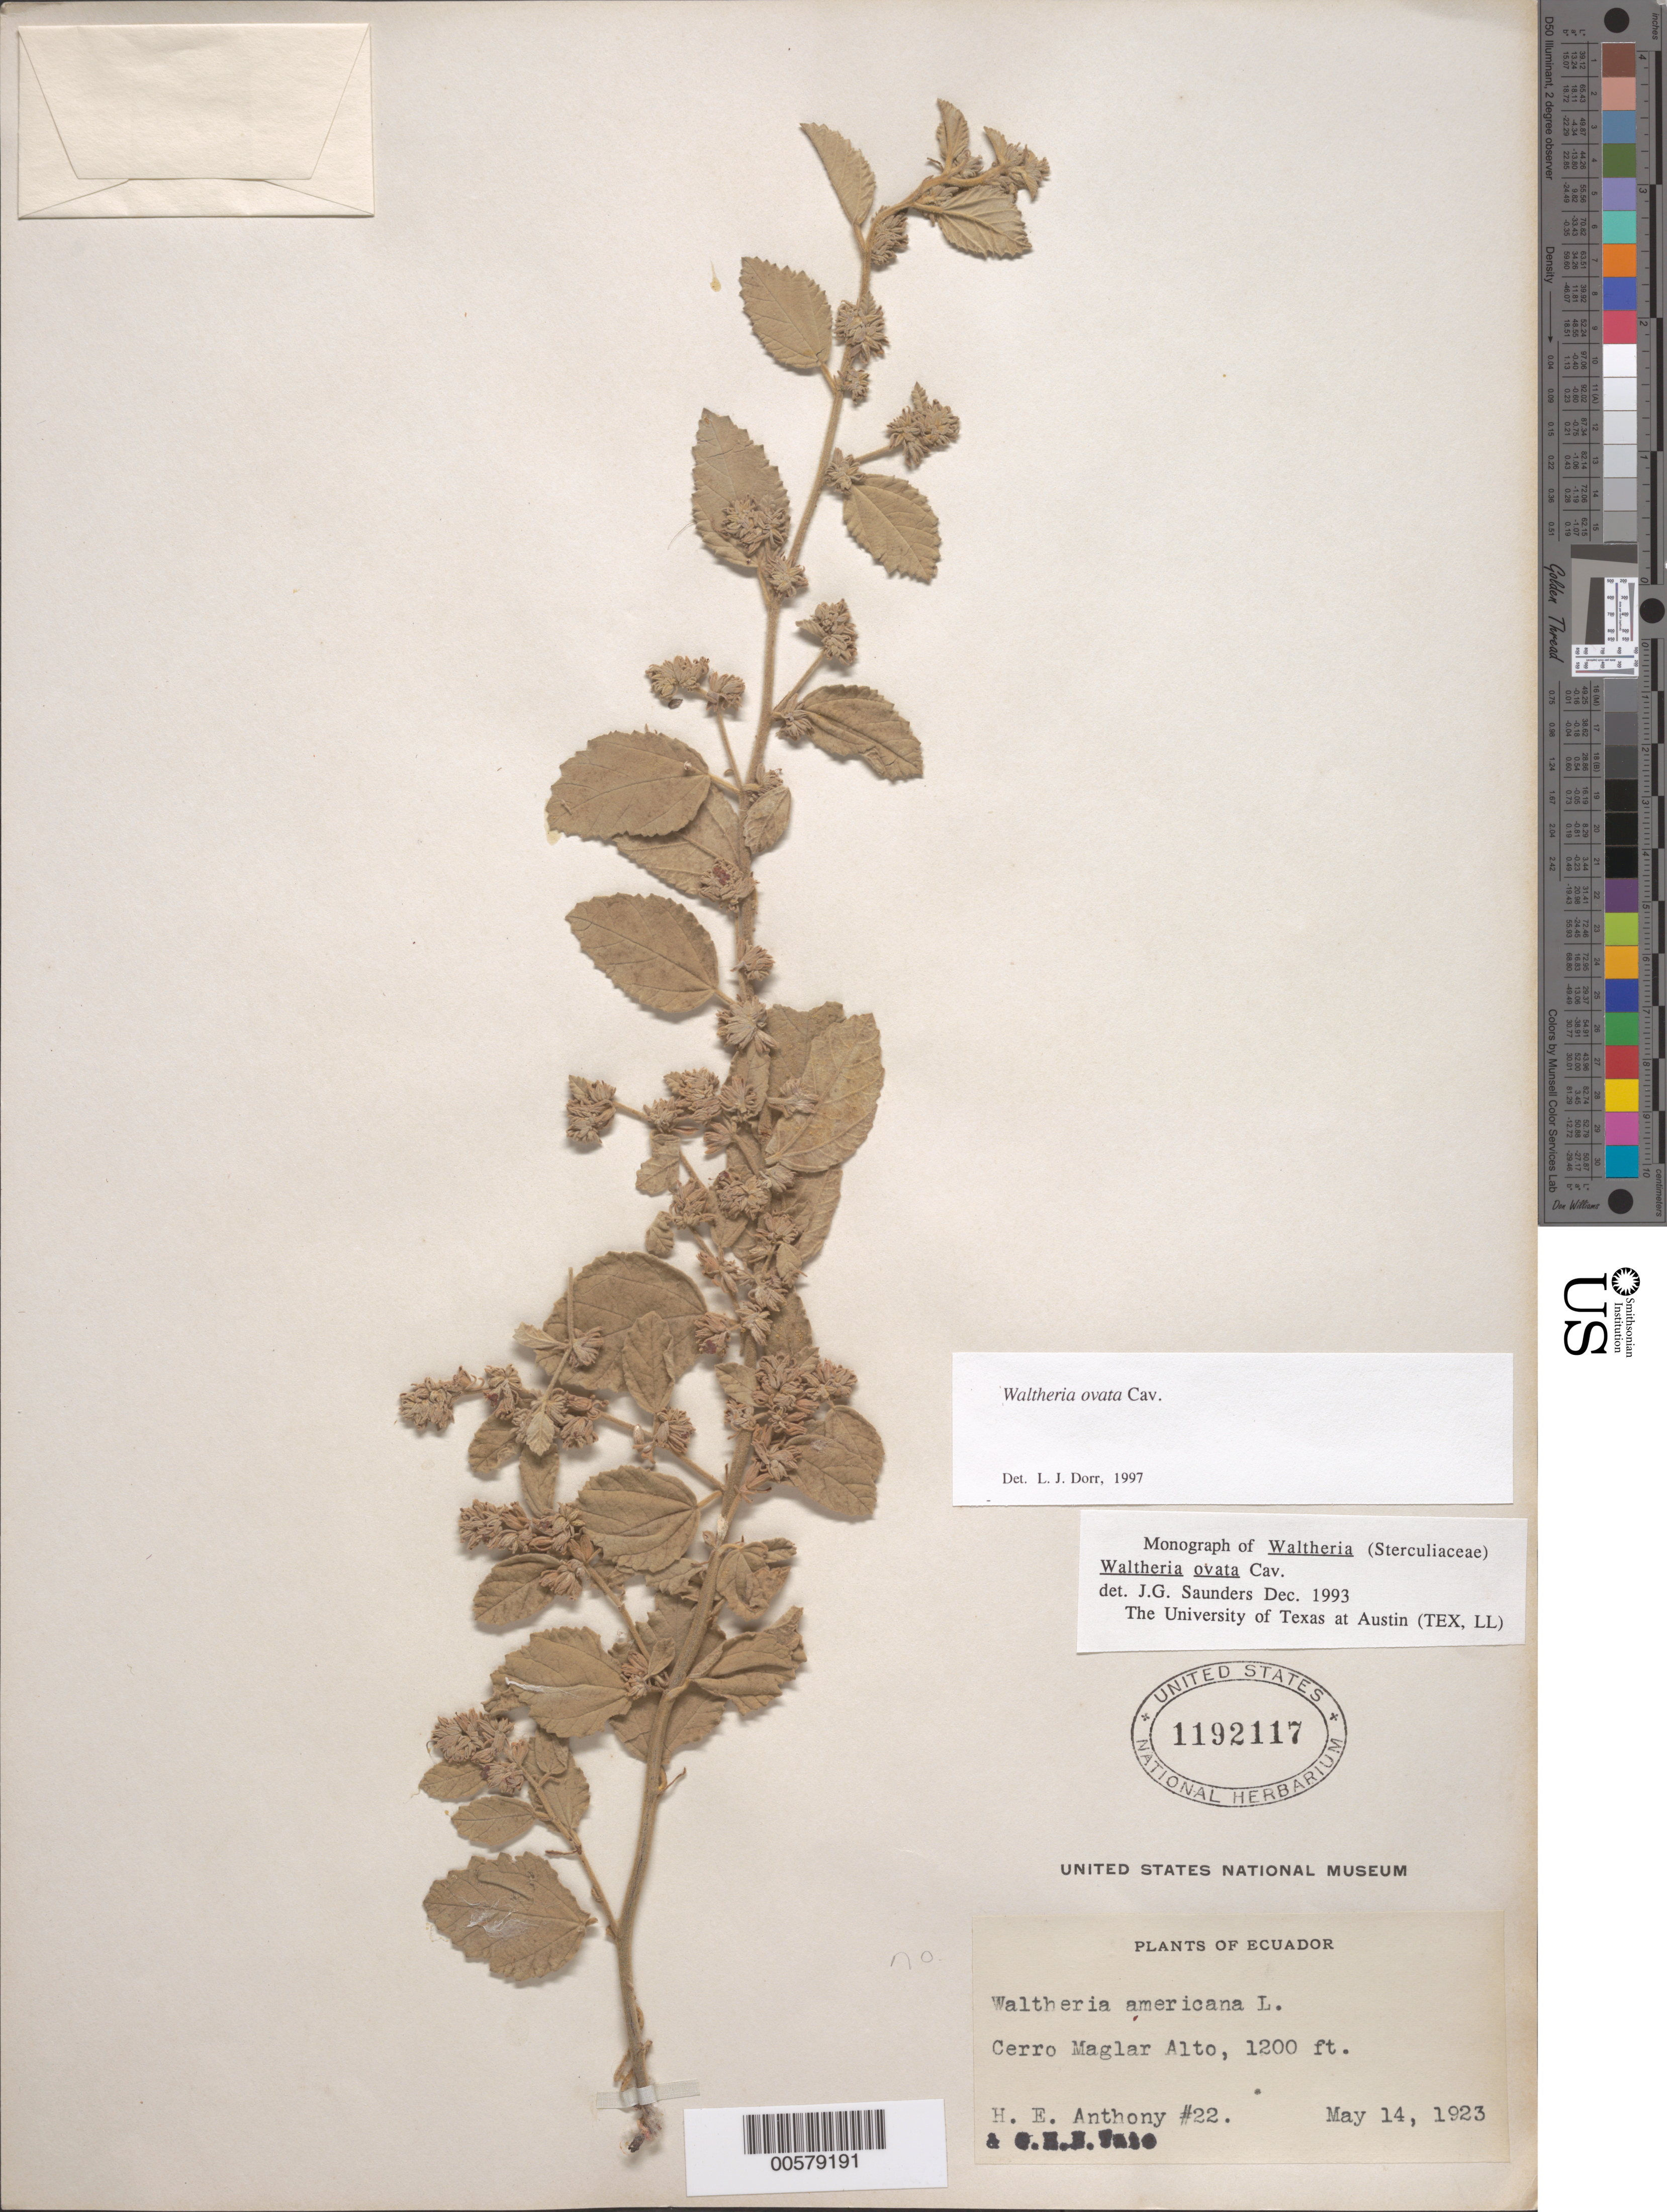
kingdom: Plantae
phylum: Tracheophyta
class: Magnoliopsida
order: Malvales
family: Malvaceae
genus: Waltheria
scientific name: Waltheria ovata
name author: Cav.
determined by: Saunders, J. G.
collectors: H. E. Anthony & G. Tate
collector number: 22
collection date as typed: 14 May 1923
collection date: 1923-05-14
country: Ecuador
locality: Cerro Maglar Alto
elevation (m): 365.7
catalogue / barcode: US 1192117